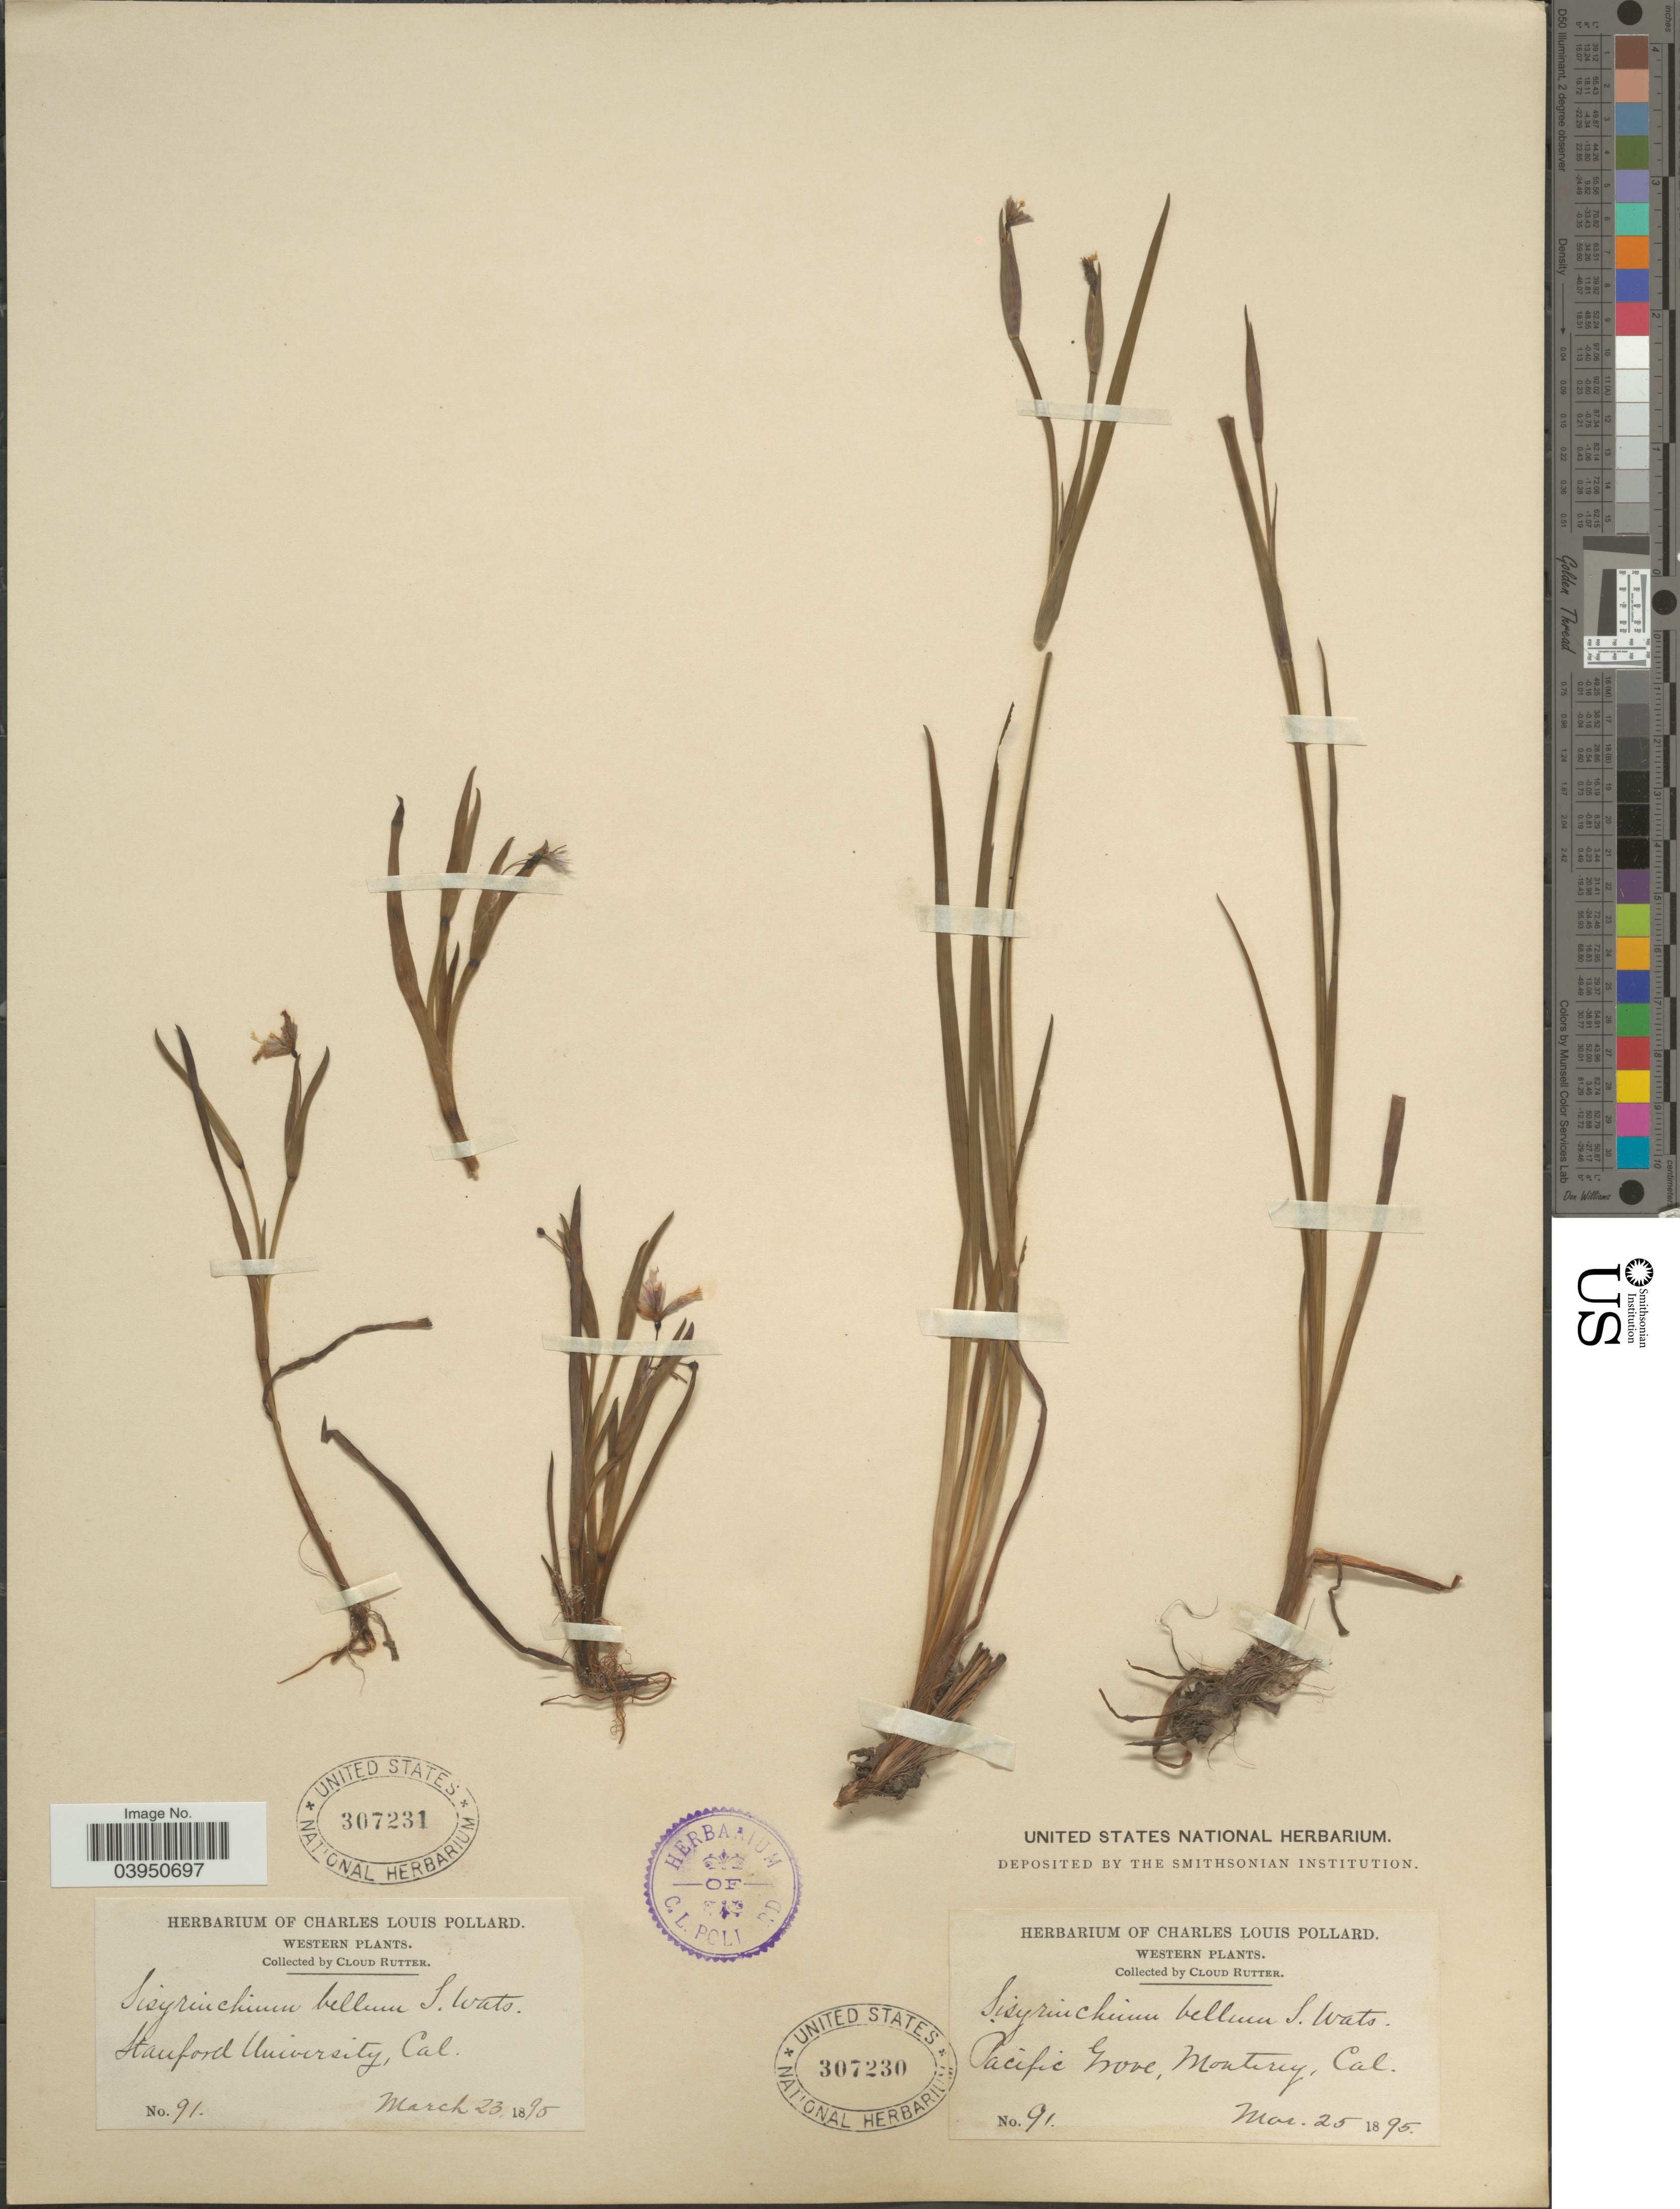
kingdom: Plantae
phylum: Tracheophyta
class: Liliopsida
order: Asparagales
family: Iridaceae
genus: Sisyrinchium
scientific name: Sisyrinchium bellum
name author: S. Watson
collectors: C. Rutter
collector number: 91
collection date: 1895-03-25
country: United States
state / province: California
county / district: Monterey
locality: Western. Pacific Grove, Monterey.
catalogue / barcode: US 307230-2